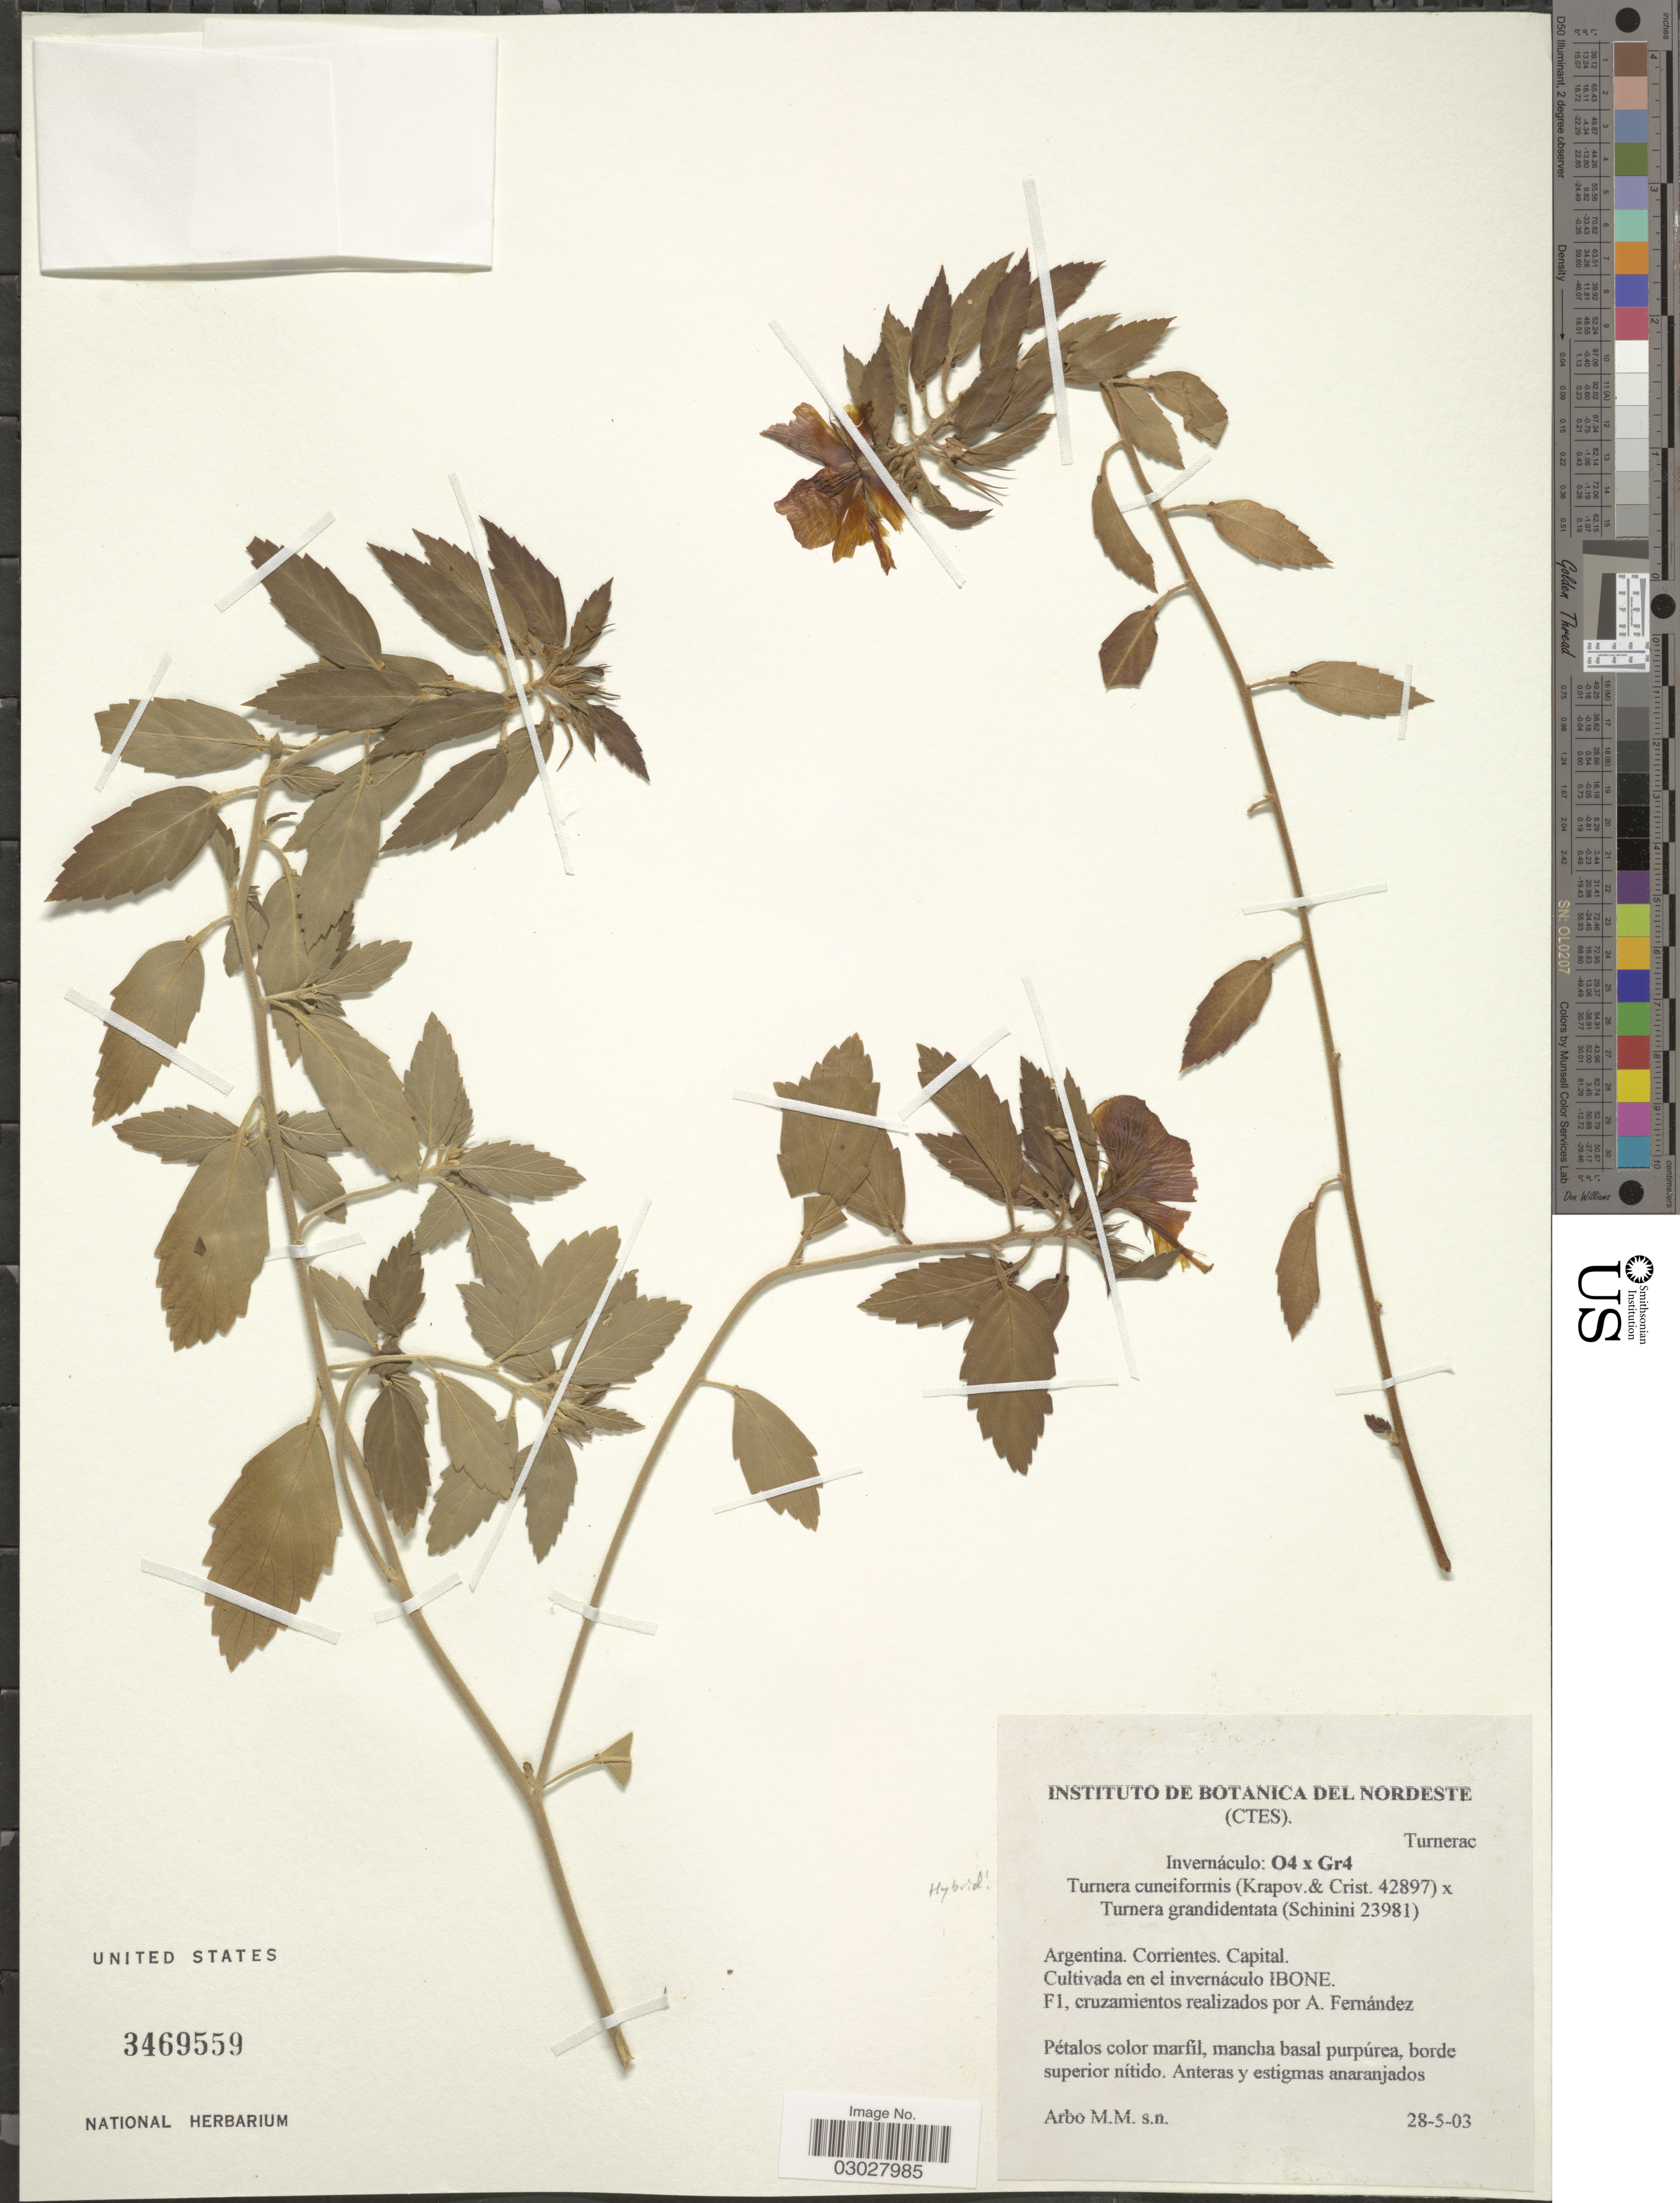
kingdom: Plantae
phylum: Tracheophyta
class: Magnoliopsida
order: Malpighiales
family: Turneraceae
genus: Turnera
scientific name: Turnera cuneiformis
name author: Poir.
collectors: M. M. Arbo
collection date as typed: Transcribed d/m/y: 28/5/3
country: Argentina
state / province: Corrientes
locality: Corrientes. Capital. Cultivada en el invernáculo IBONE.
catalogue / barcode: US 3469559